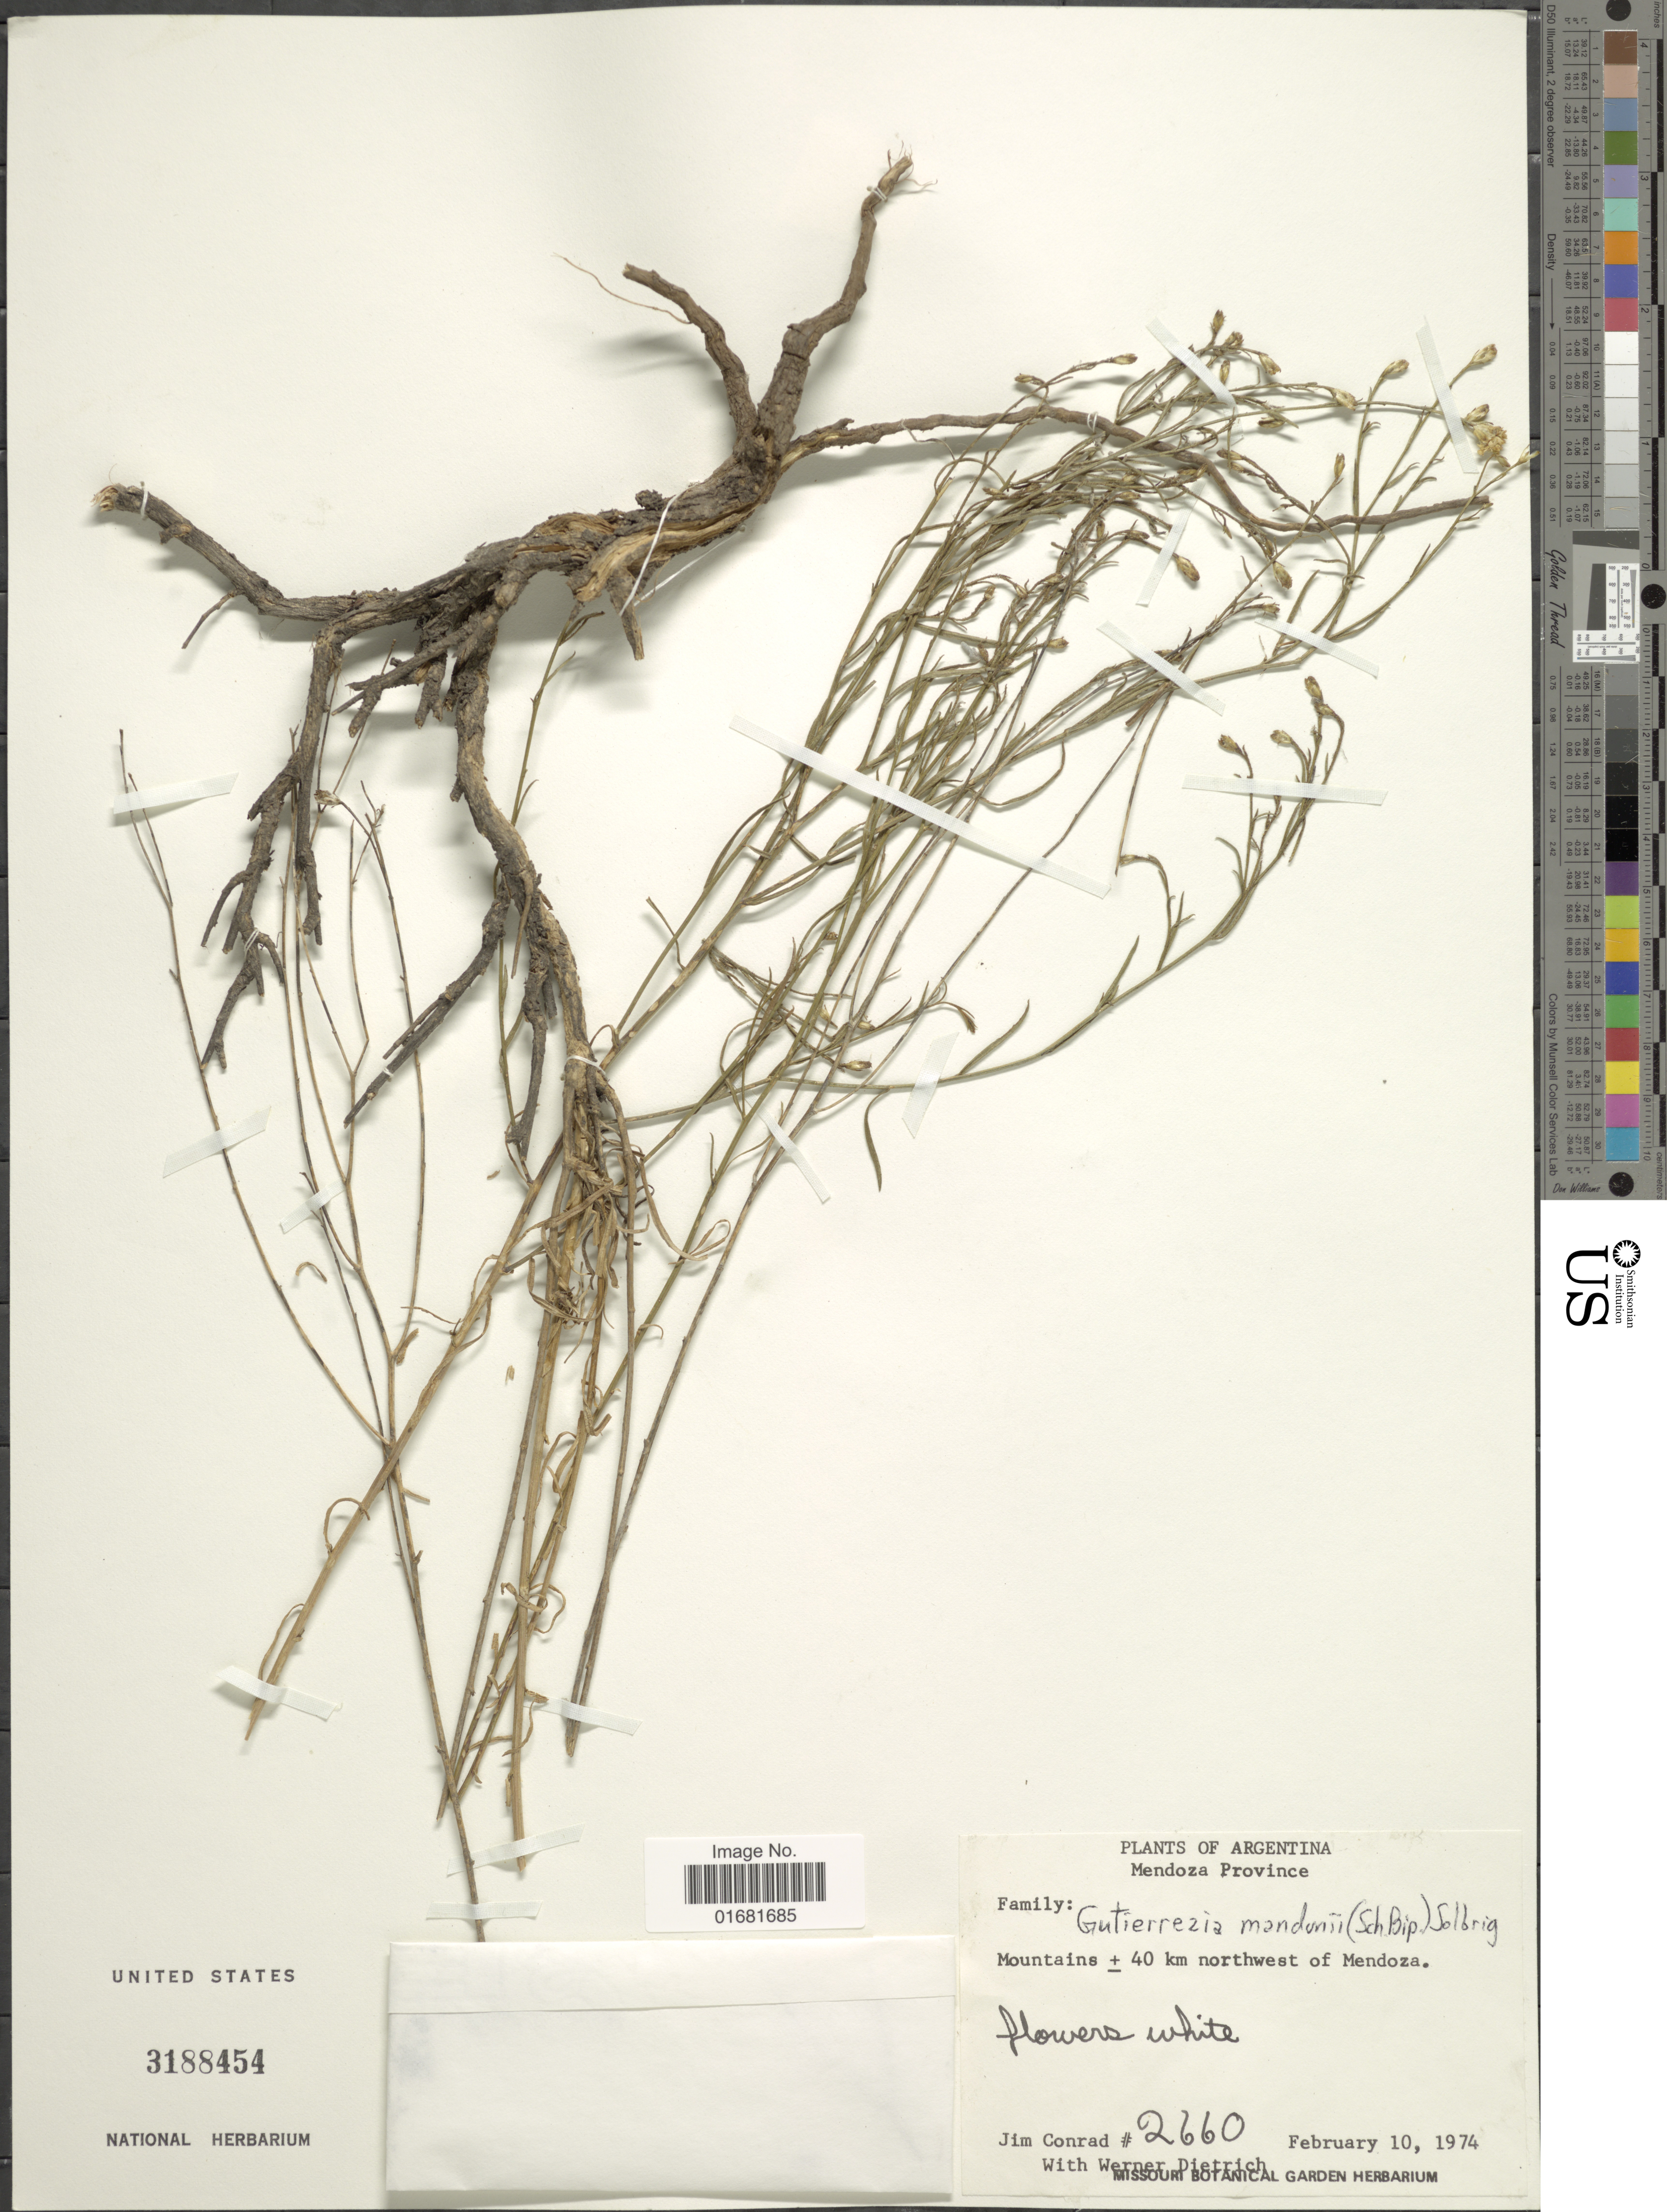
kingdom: Plantae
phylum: Tracheophyta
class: Magnoliopsida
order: Asterales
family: Asteraceae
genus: Gutierrezia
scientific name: Gutierrezia mandonii subsp. gillesii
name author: (Griseb.) Solbrig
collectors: J. Conrad & W. Dietrich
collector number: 2660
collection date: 1974-02-10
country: Argentina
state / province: Mendoza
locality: Mountains ± 40 km northwest of Mendoza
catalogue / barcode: US 3188454